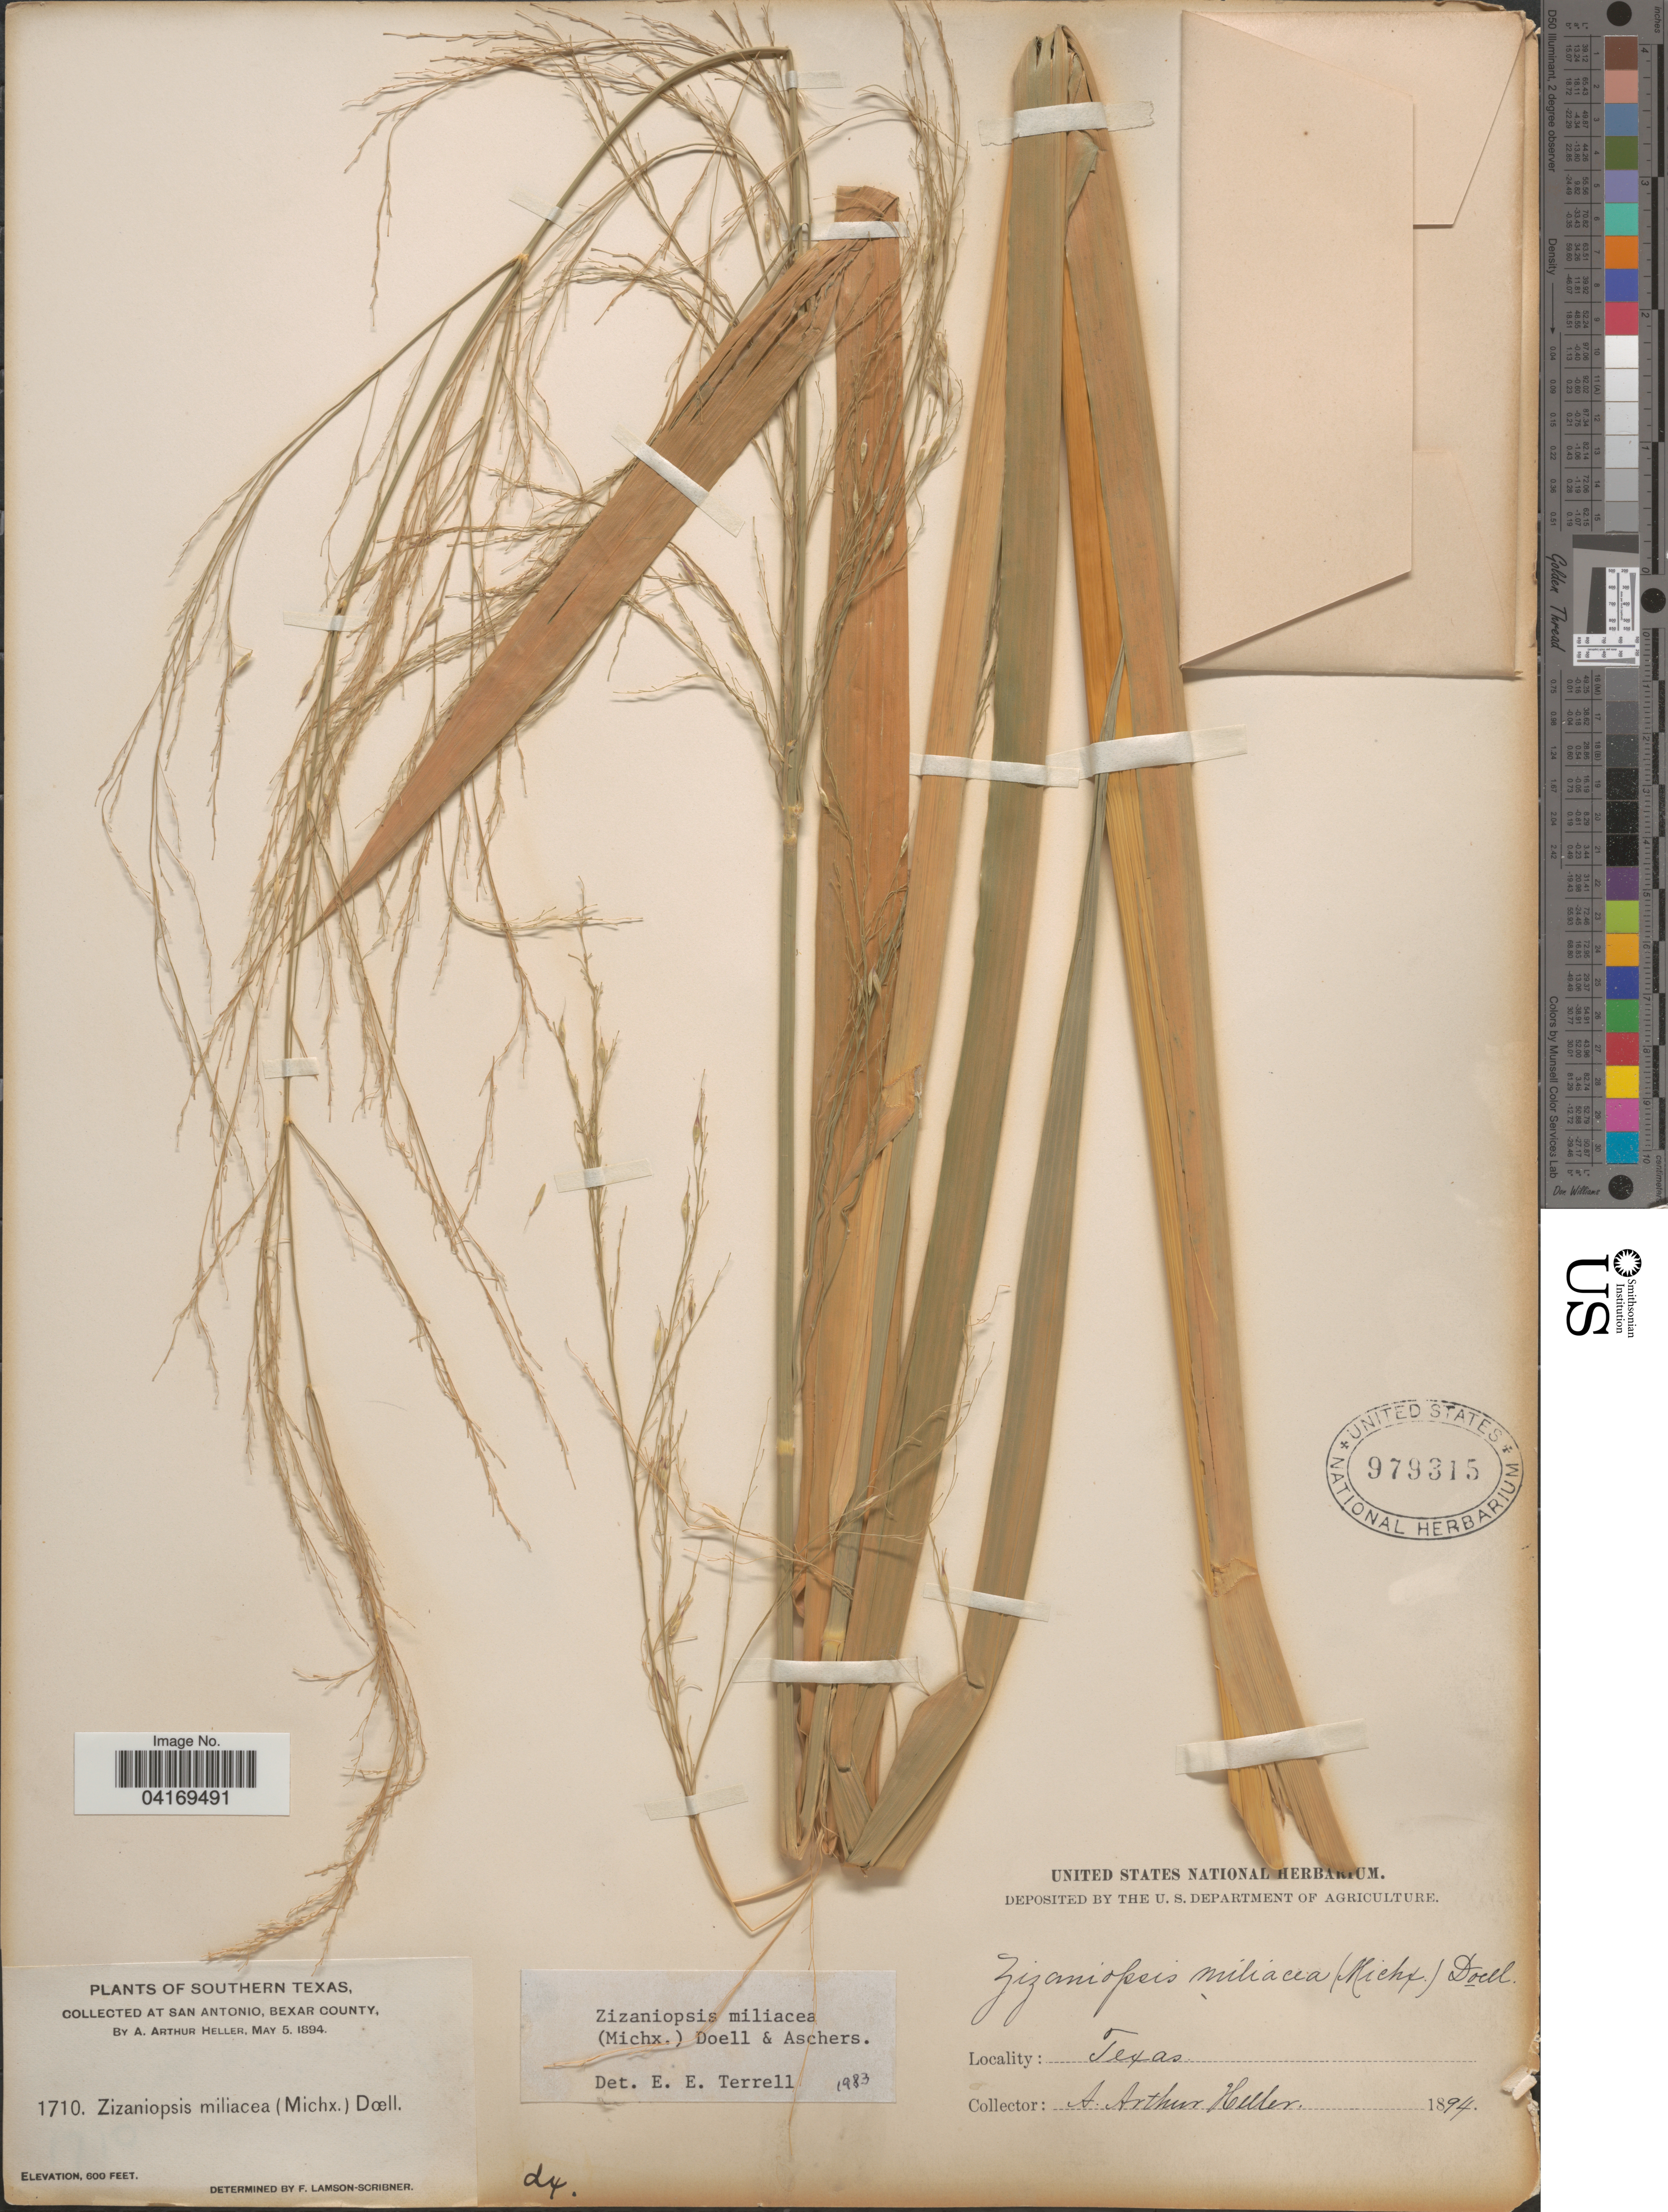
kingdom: Plantae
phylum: Tracheophyta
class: Liliopsida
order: Poales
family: Poaceae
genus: Zizaniopsis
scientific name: Zizaniopsis miliacea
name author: (Michx.) Döll & Asch.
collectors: A. A. Heller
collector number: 1710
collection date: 1894-05-05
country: United States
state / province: Texas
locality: Southern Texas, at San Antonio, Bexar County.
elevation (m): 183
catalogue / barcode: US 979315